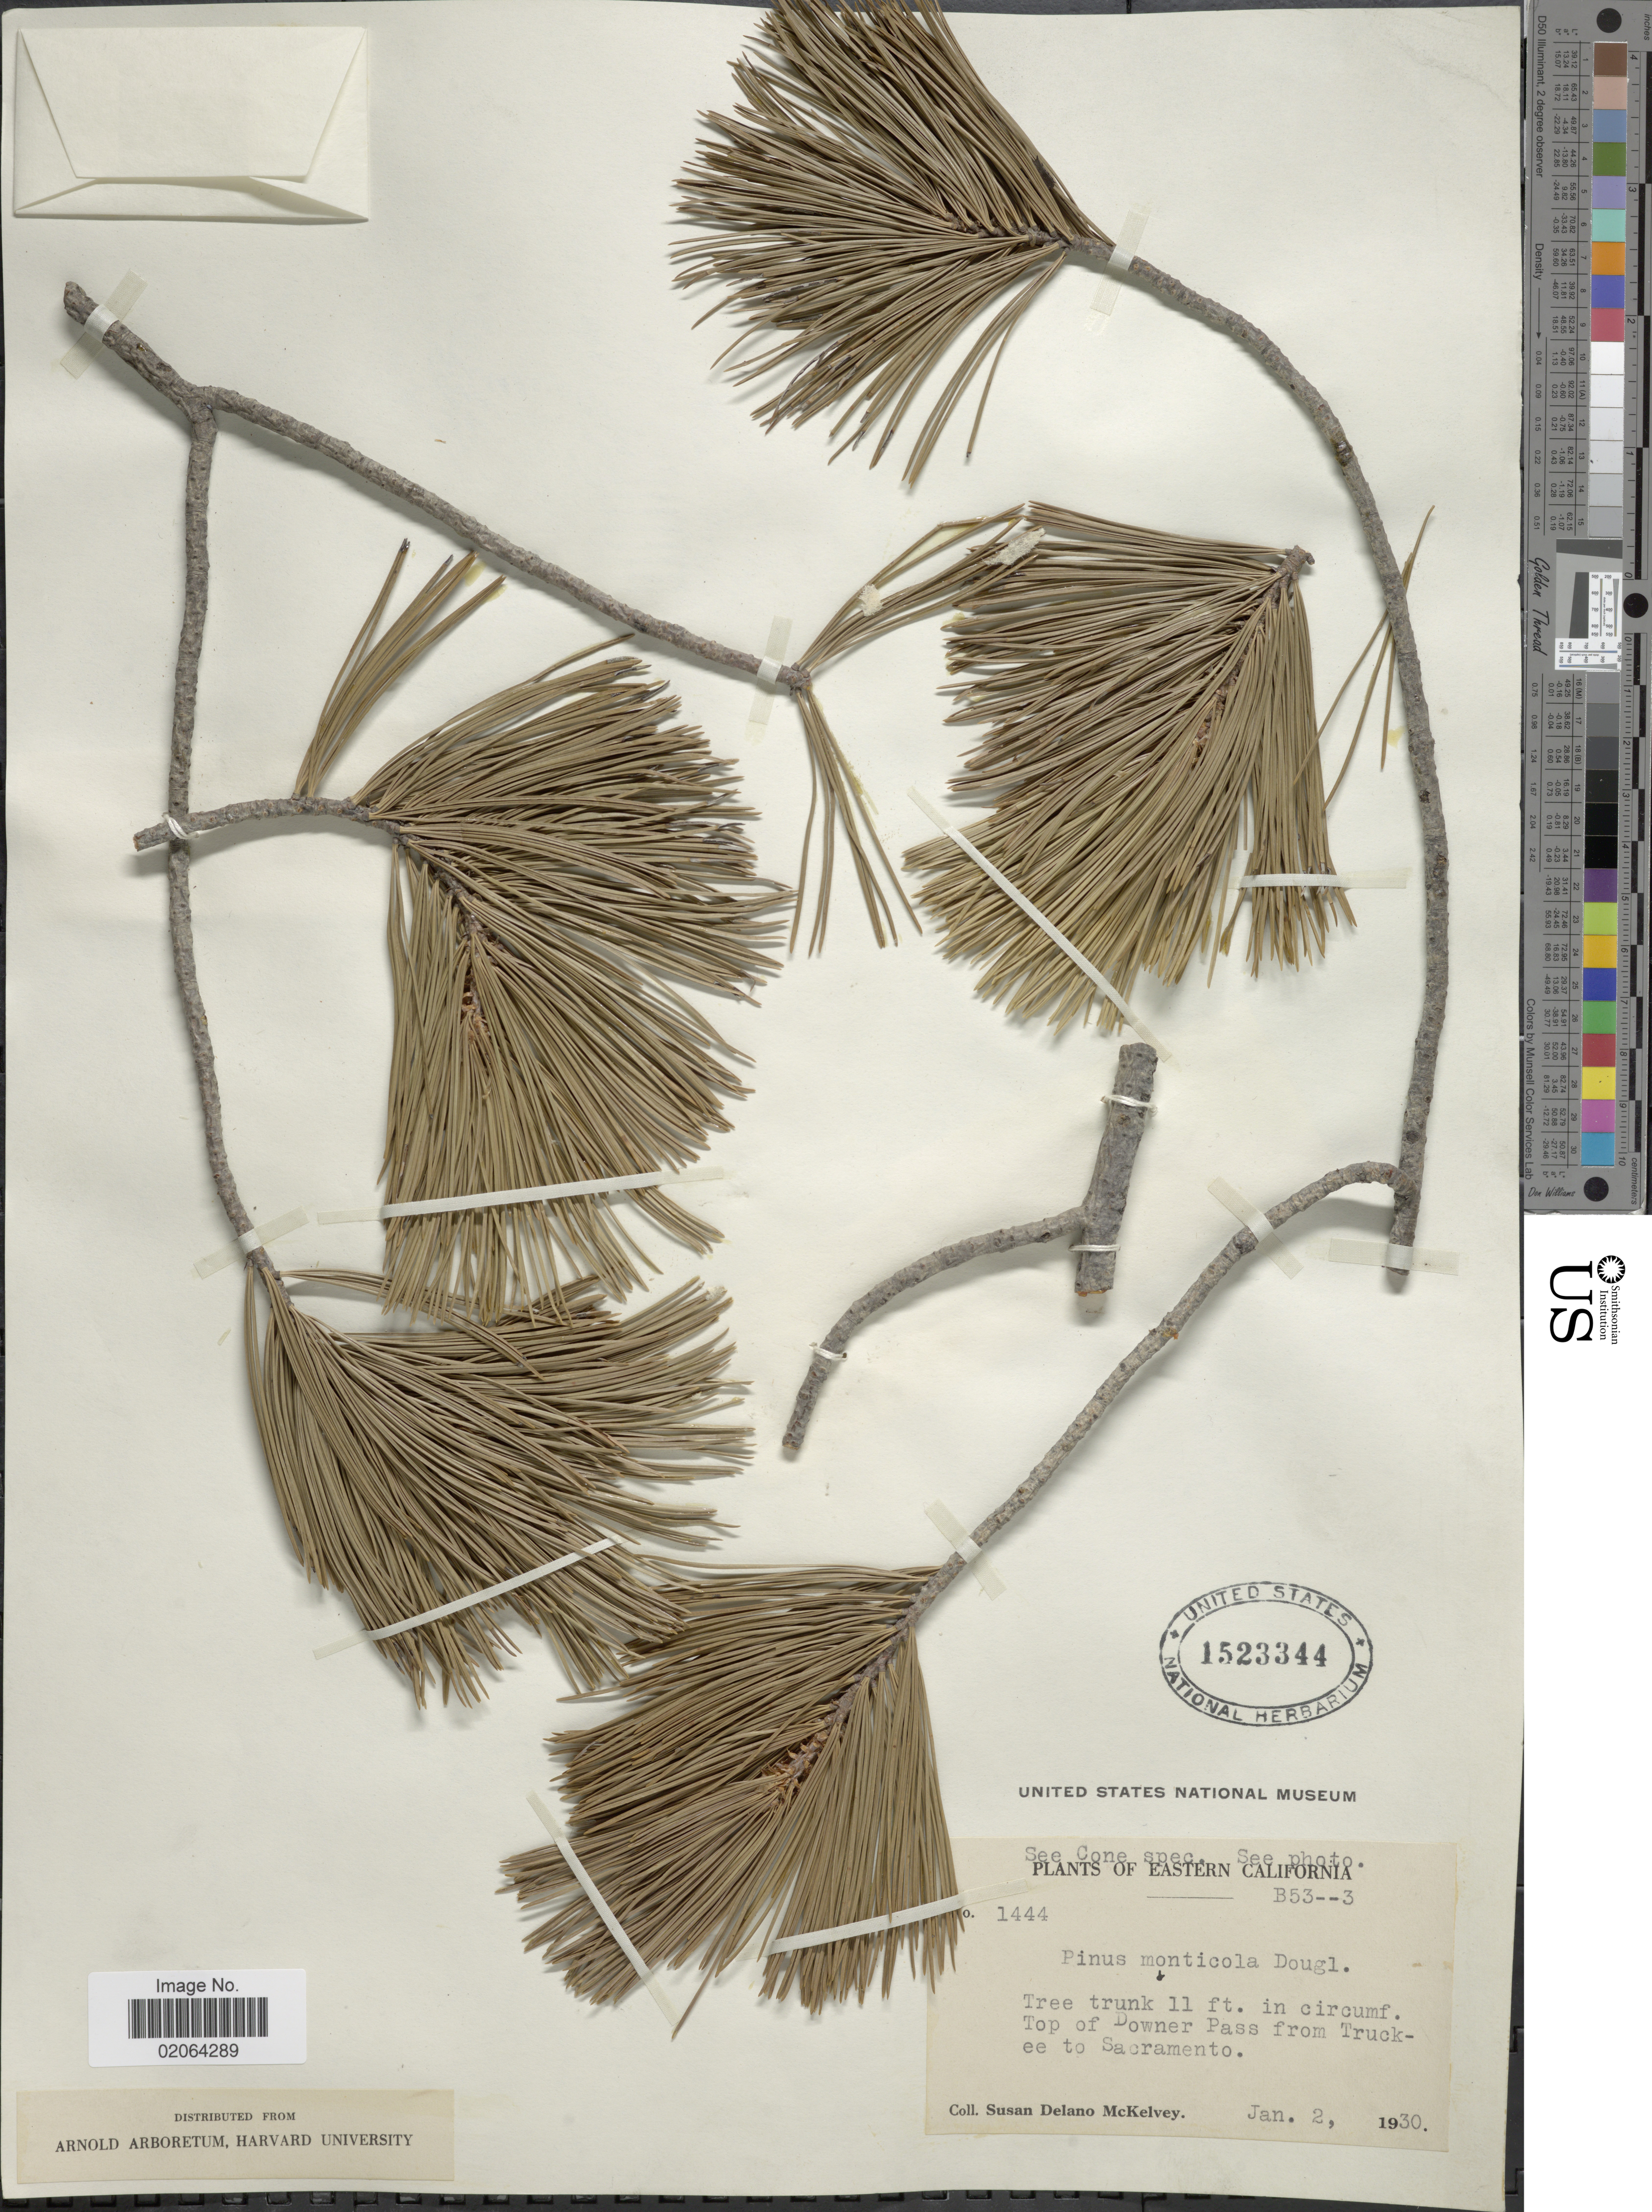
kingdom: Plantae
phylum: Tracheophyta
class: Pinopsida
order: Pinales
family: Pinaceae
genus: Pinus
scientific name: Pinus monticola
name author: Douglas ex D. Don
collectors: S. A. McKelvey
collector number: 1444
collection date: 1930-01-02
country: United States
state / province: California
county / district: Sacramento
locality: Eastern California. Top of Downer Pass from Truckee to Sacramento.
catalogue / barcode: US 1523344